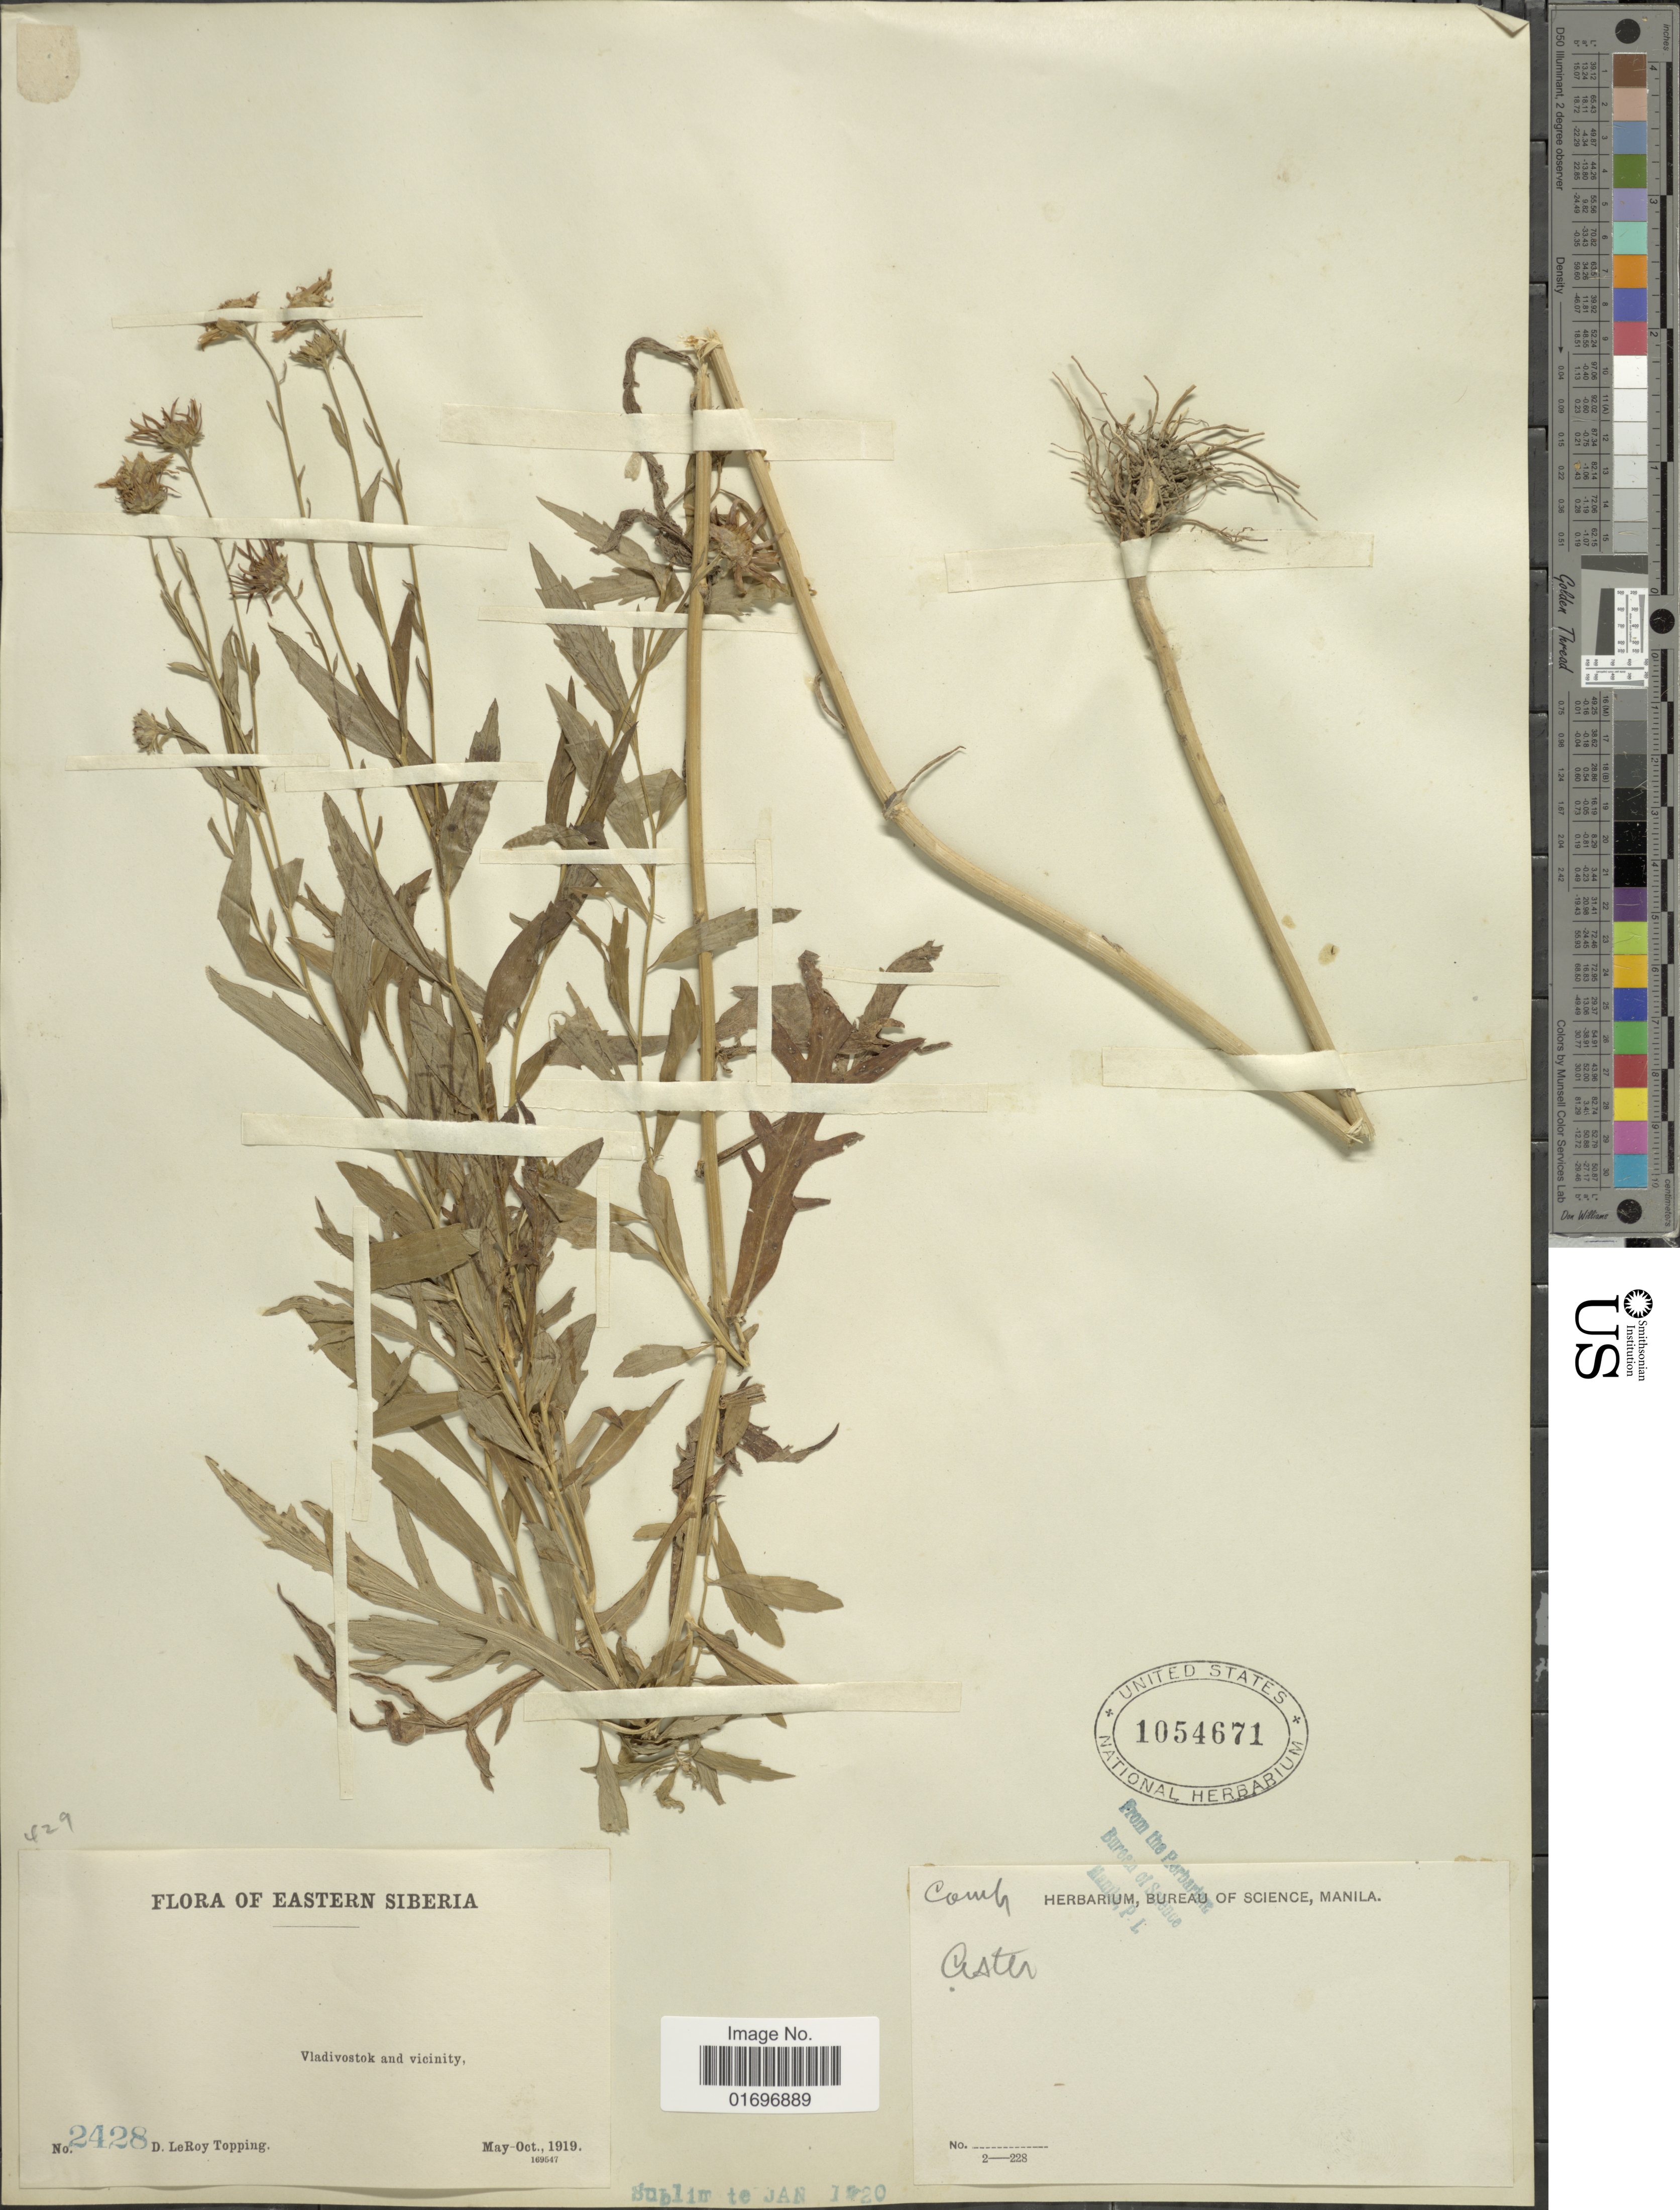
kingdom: Plantae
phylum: Tracheophyta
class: Magnoliopsida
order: Asterales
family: Asteraceae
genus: Aster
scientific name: Aster sp.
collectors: D. L. Topping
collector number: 2428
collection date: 1919-05/1919-10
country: Russian Federation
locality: Eastern Siberia. Vladivostok and vicinity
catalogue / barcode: US 1054671